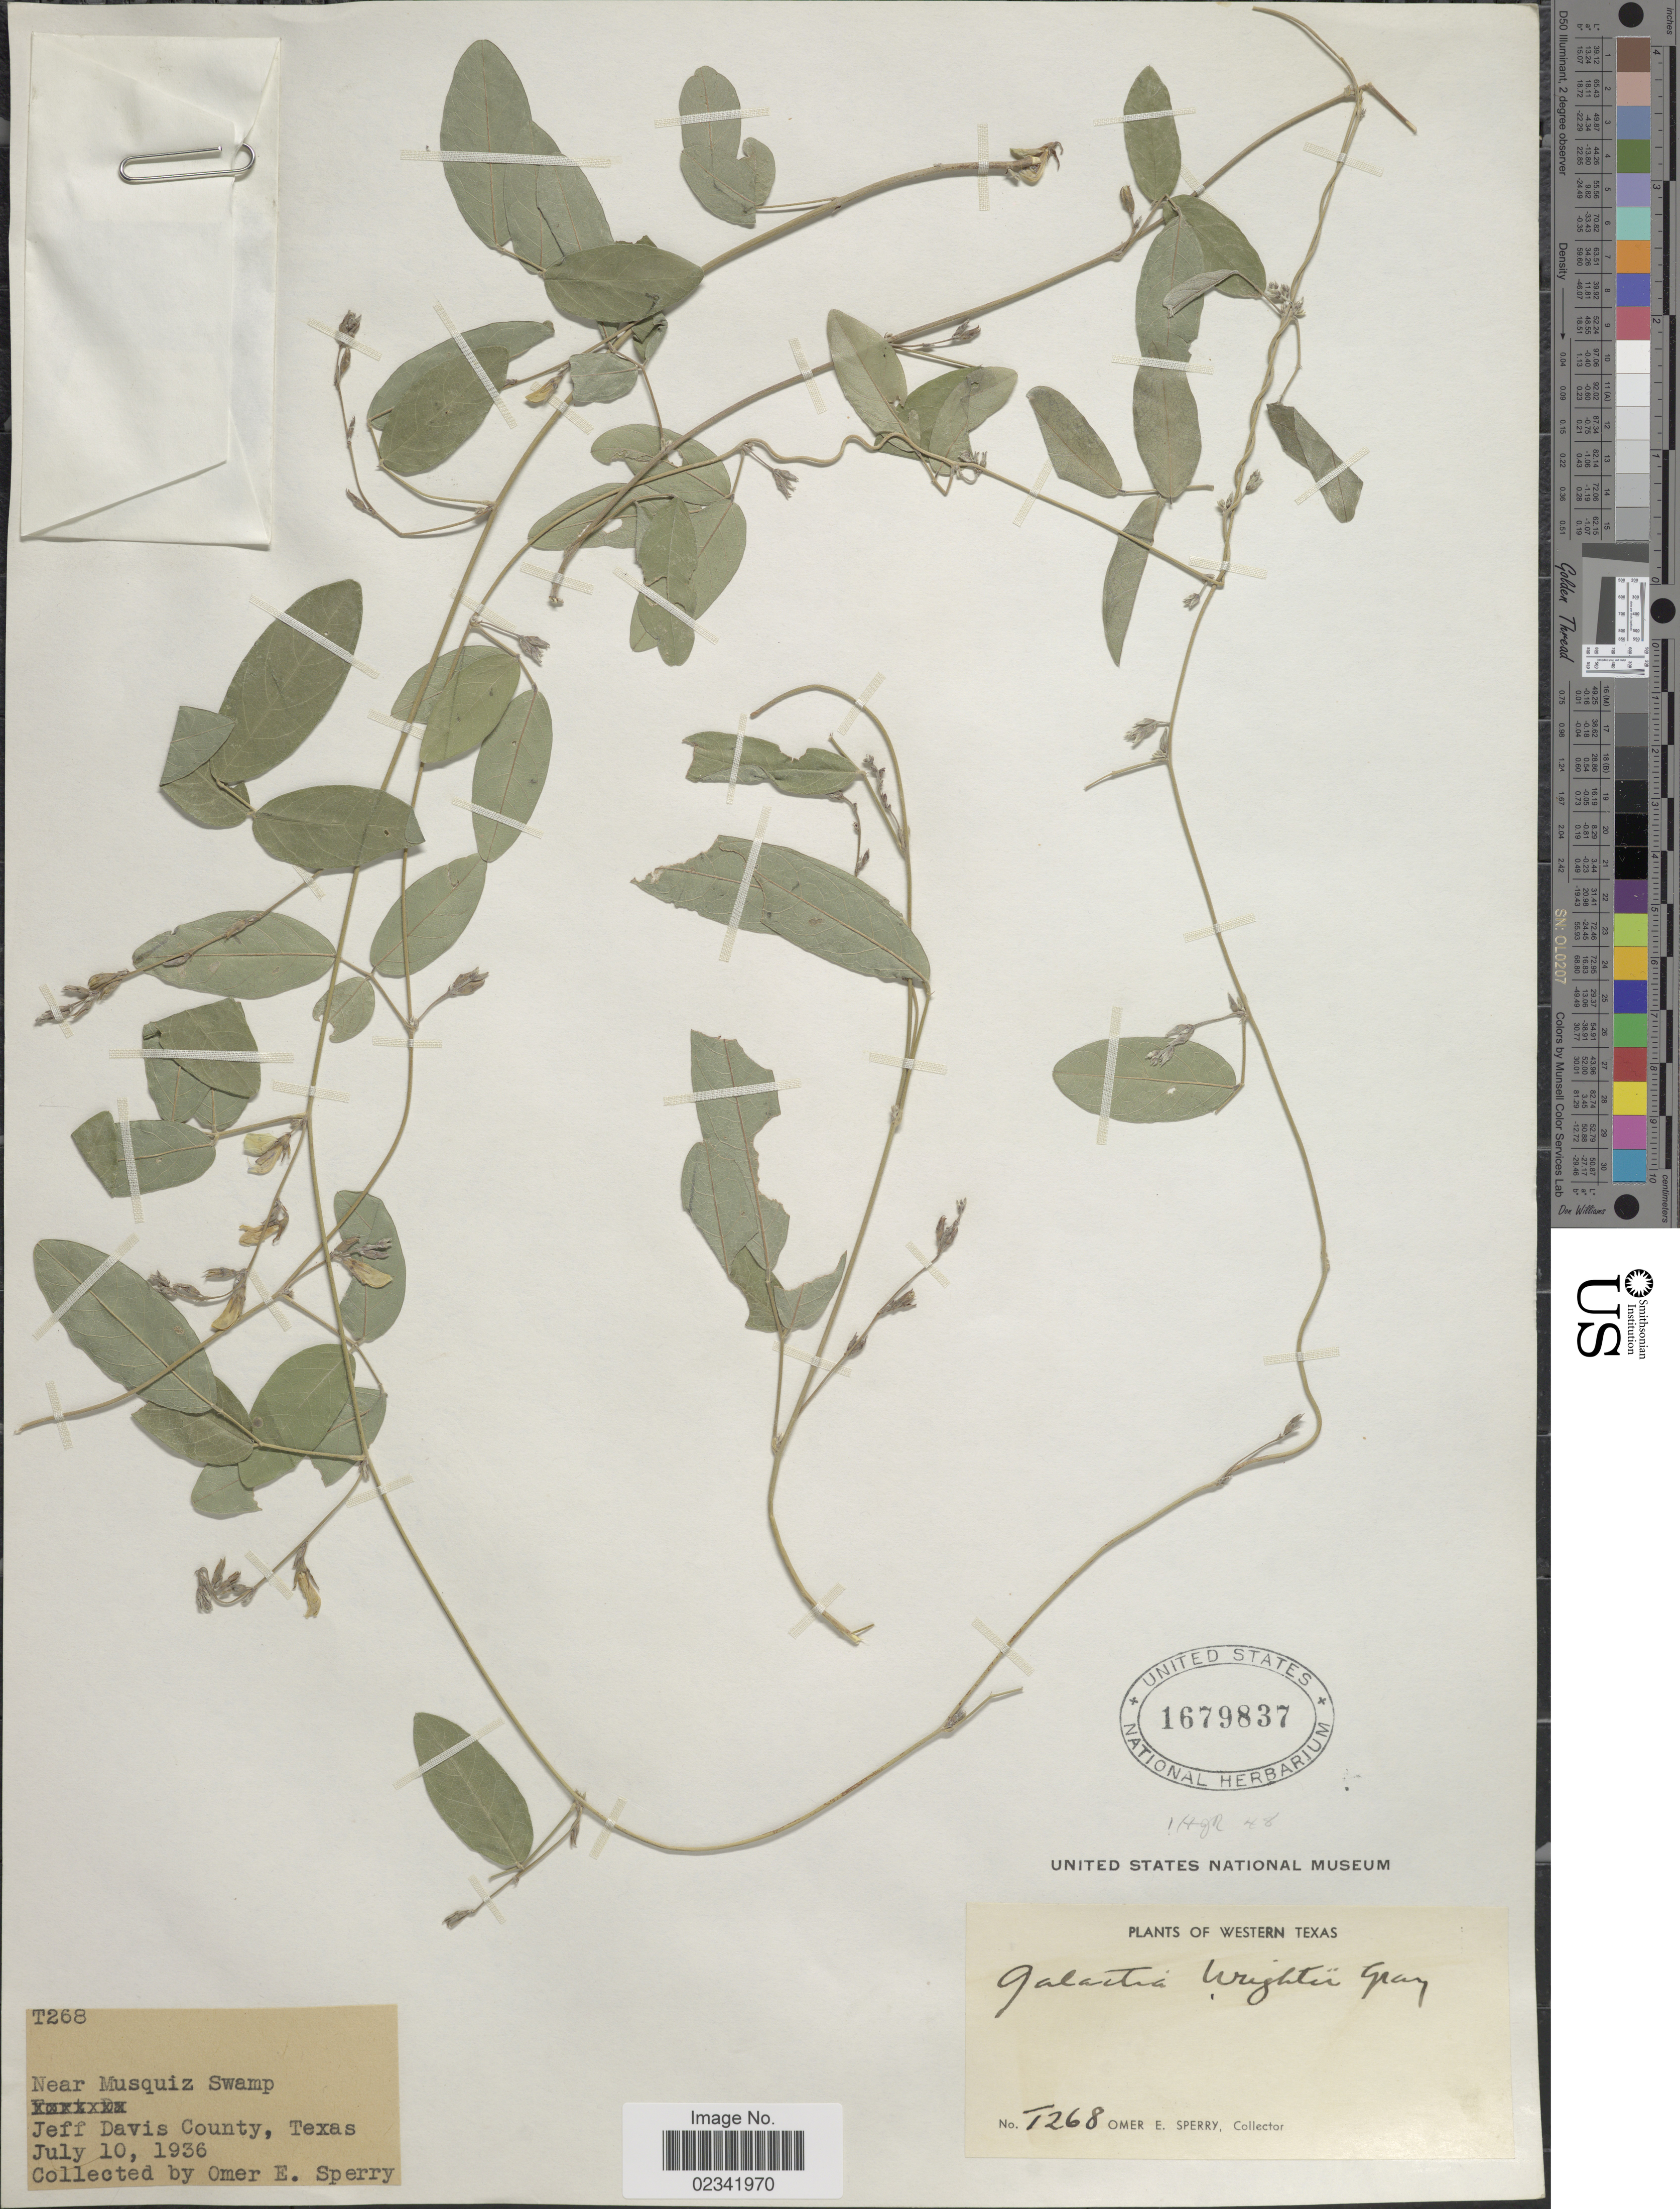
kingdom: Plantae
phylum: Tracheophyta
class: Magnoliopsida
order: Fabales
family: Fabaceae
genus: Galactia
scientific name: Galactia wrightii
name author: A. Gray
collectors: O. E. Sperry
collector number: T268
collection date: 1936-07-10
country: United States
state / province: Texas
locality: Western Texas, Near Musquiz Swamp, Jeff Davis County, Texas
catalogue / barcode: US 1679837